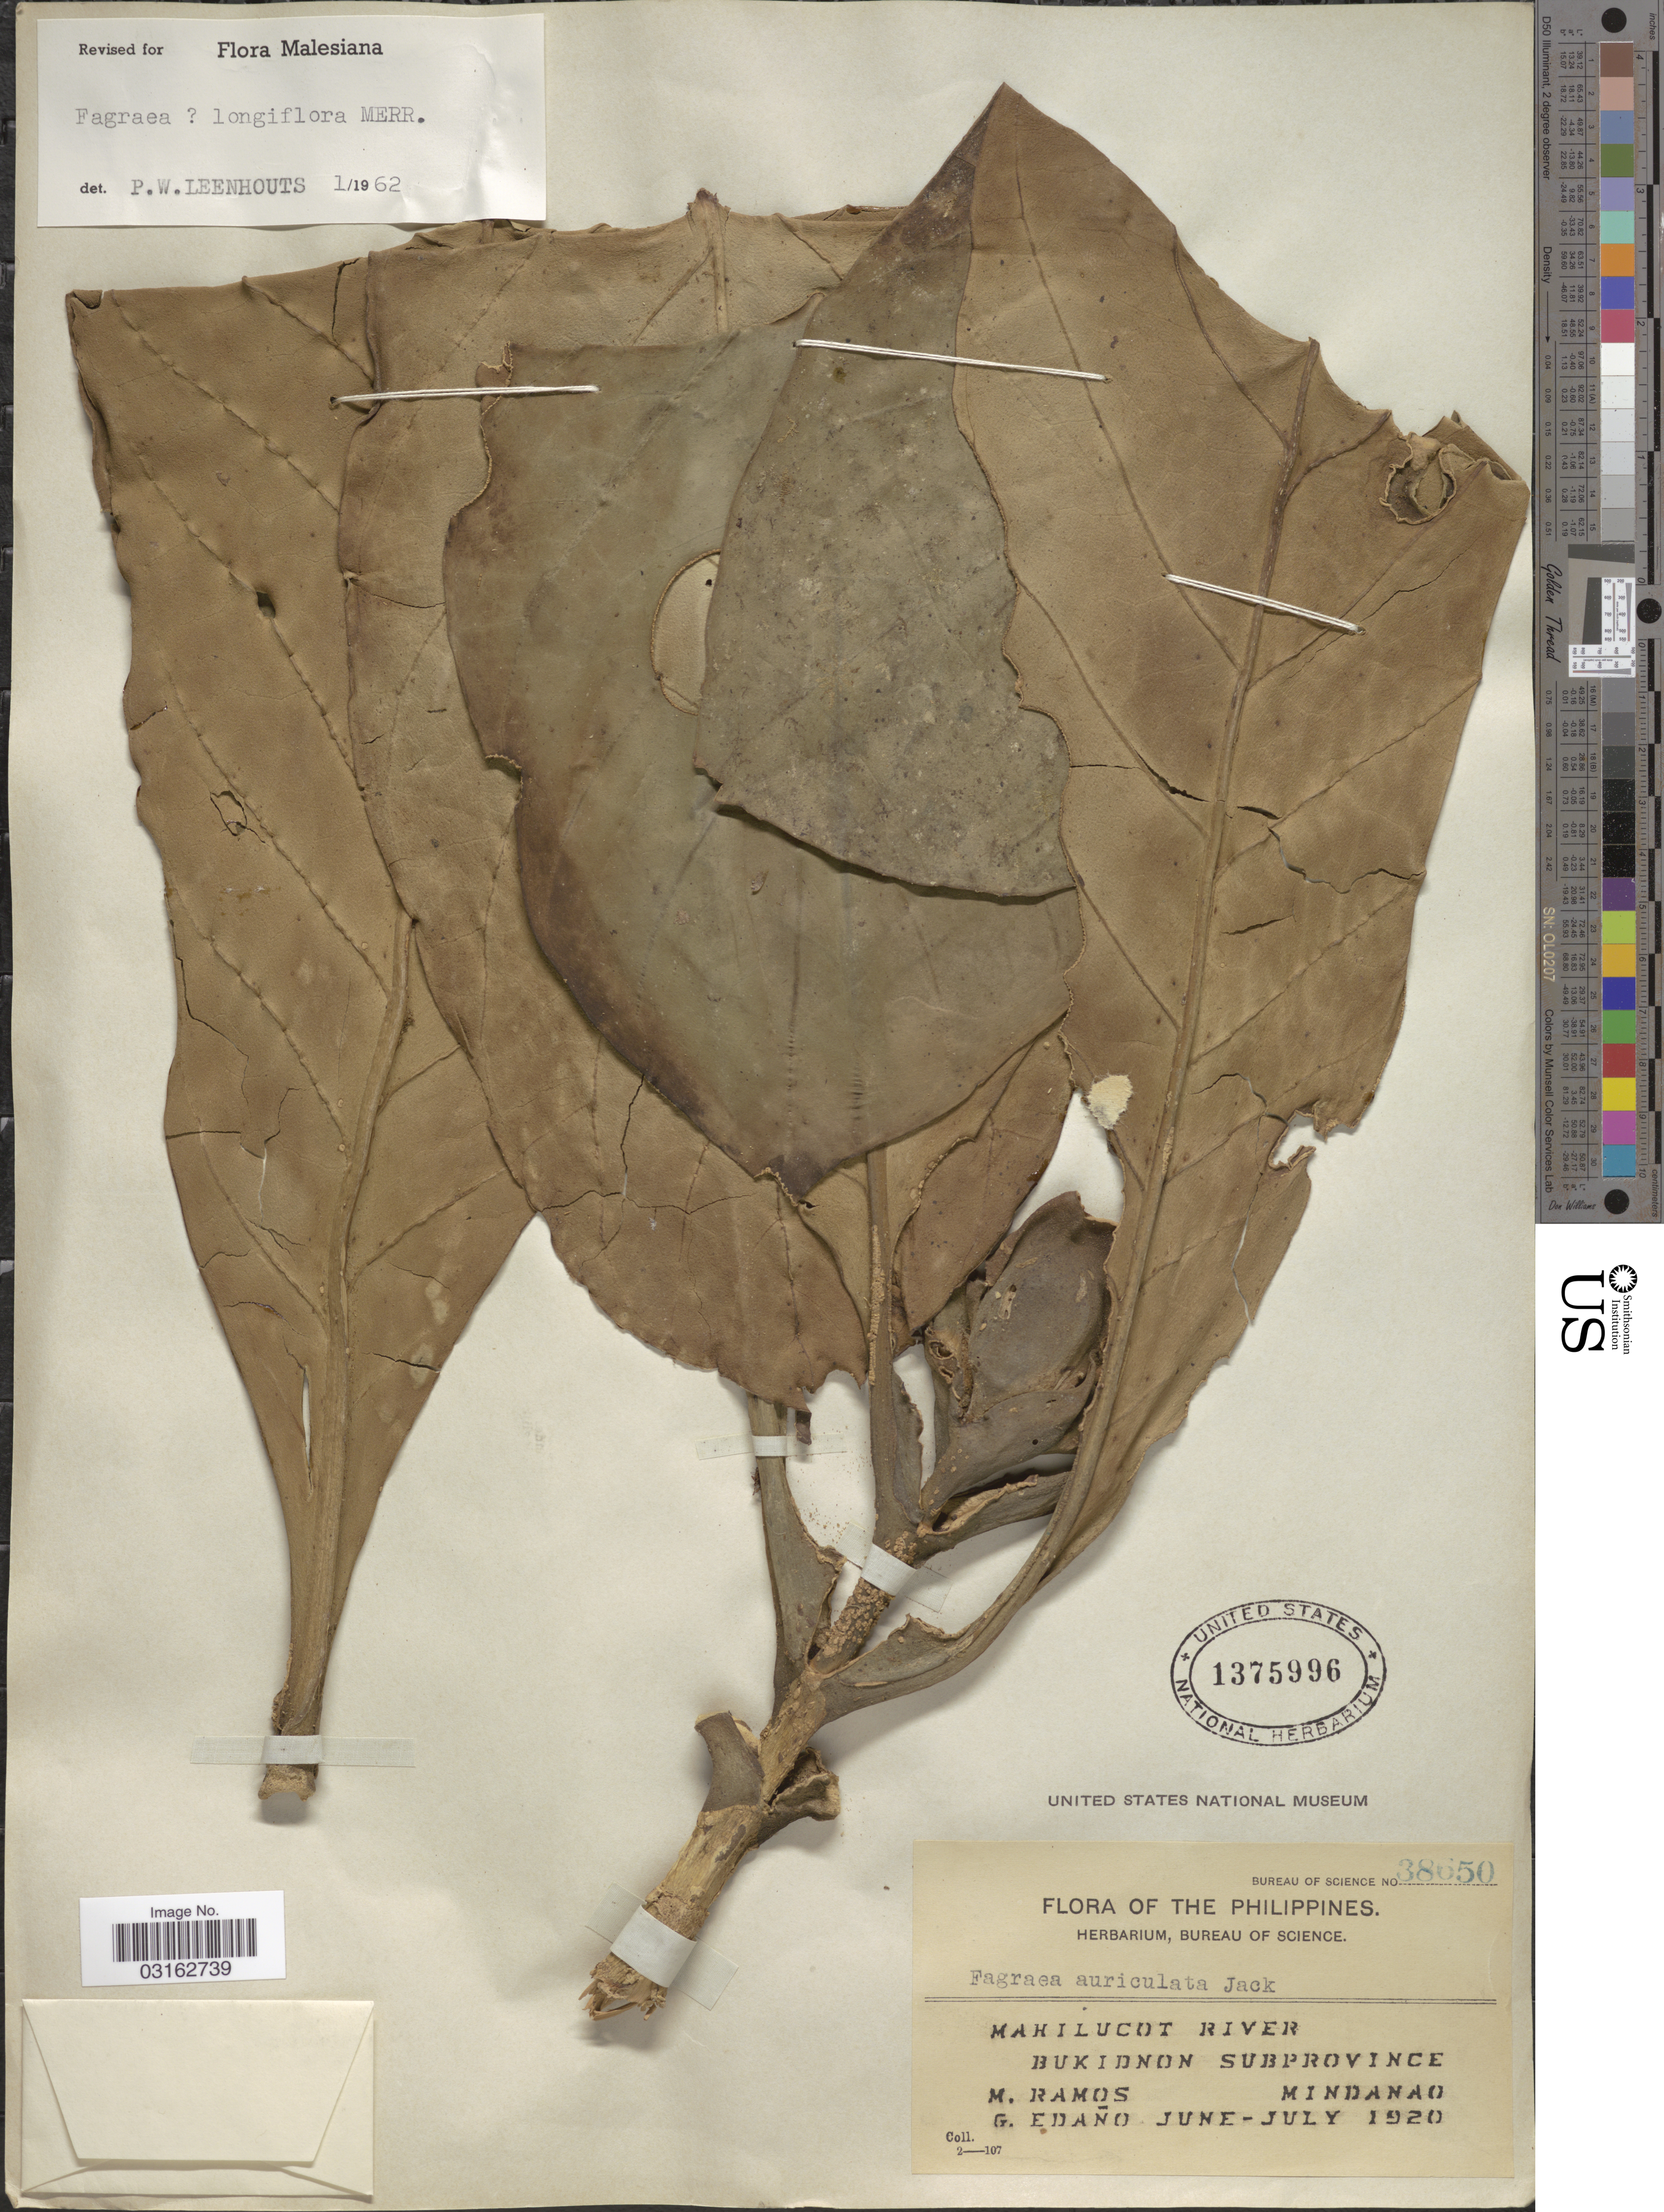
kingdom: Plantae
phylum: Tracheophyta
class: Magnoliopsida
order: Gentianales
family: Gentianaceae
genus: Fagraea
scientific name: Fagraea longiflora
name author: Merr.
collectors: M. Ramos & G. Edaño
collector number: Bureau of Science 38650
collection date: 1920-06/1920-07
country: Philippines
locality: Mahilucot River, Bukidnon Subprovince, Mindanao.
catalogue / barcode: US 1375996